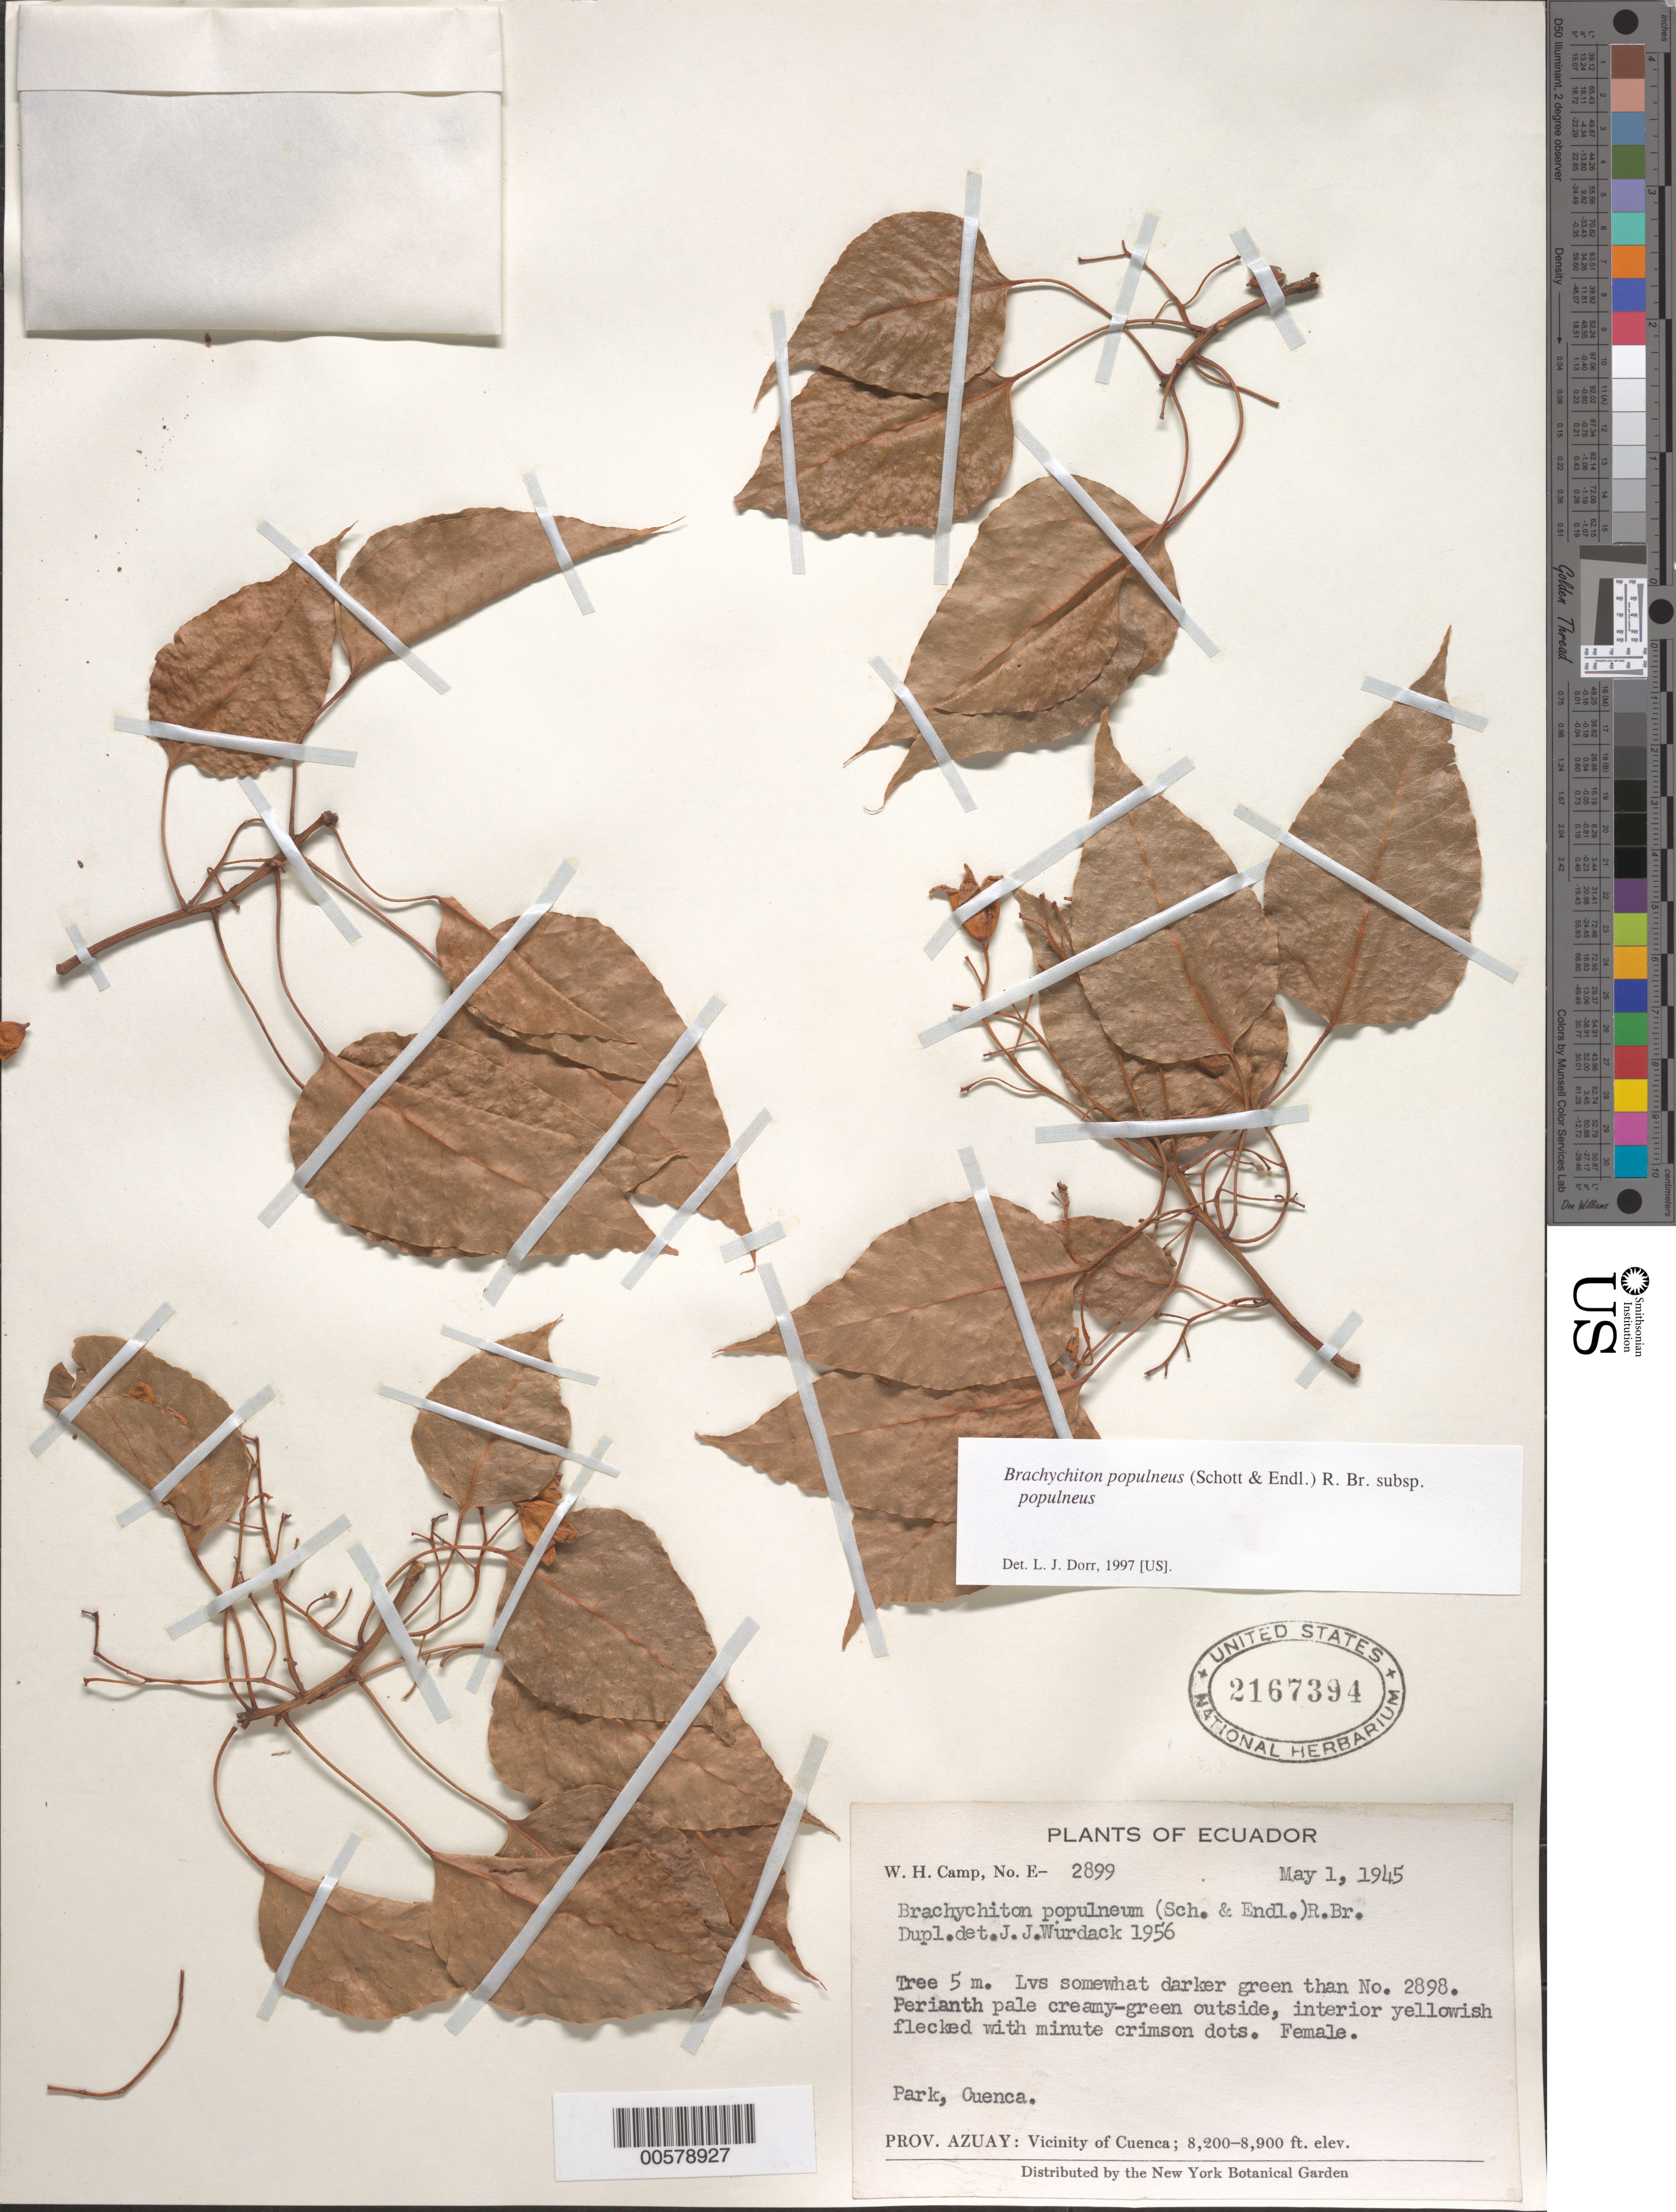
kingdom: Plantae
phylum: Tracheophyta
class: Magnoliopsida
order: Malvales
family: Malvaceae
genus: Brachychiton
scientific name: Brachychiton populneus subsp. populneus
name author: (Schott & Endl.) R. Br.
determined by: Gugmer, G.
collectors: W. H. Camp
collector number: E-2899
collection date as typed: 01 May 1945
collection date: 1945-05-01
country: Ecuador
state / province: Azuay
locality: Park, Cuenca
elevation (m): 2499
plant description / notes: NY, US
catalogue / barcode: US 2167394